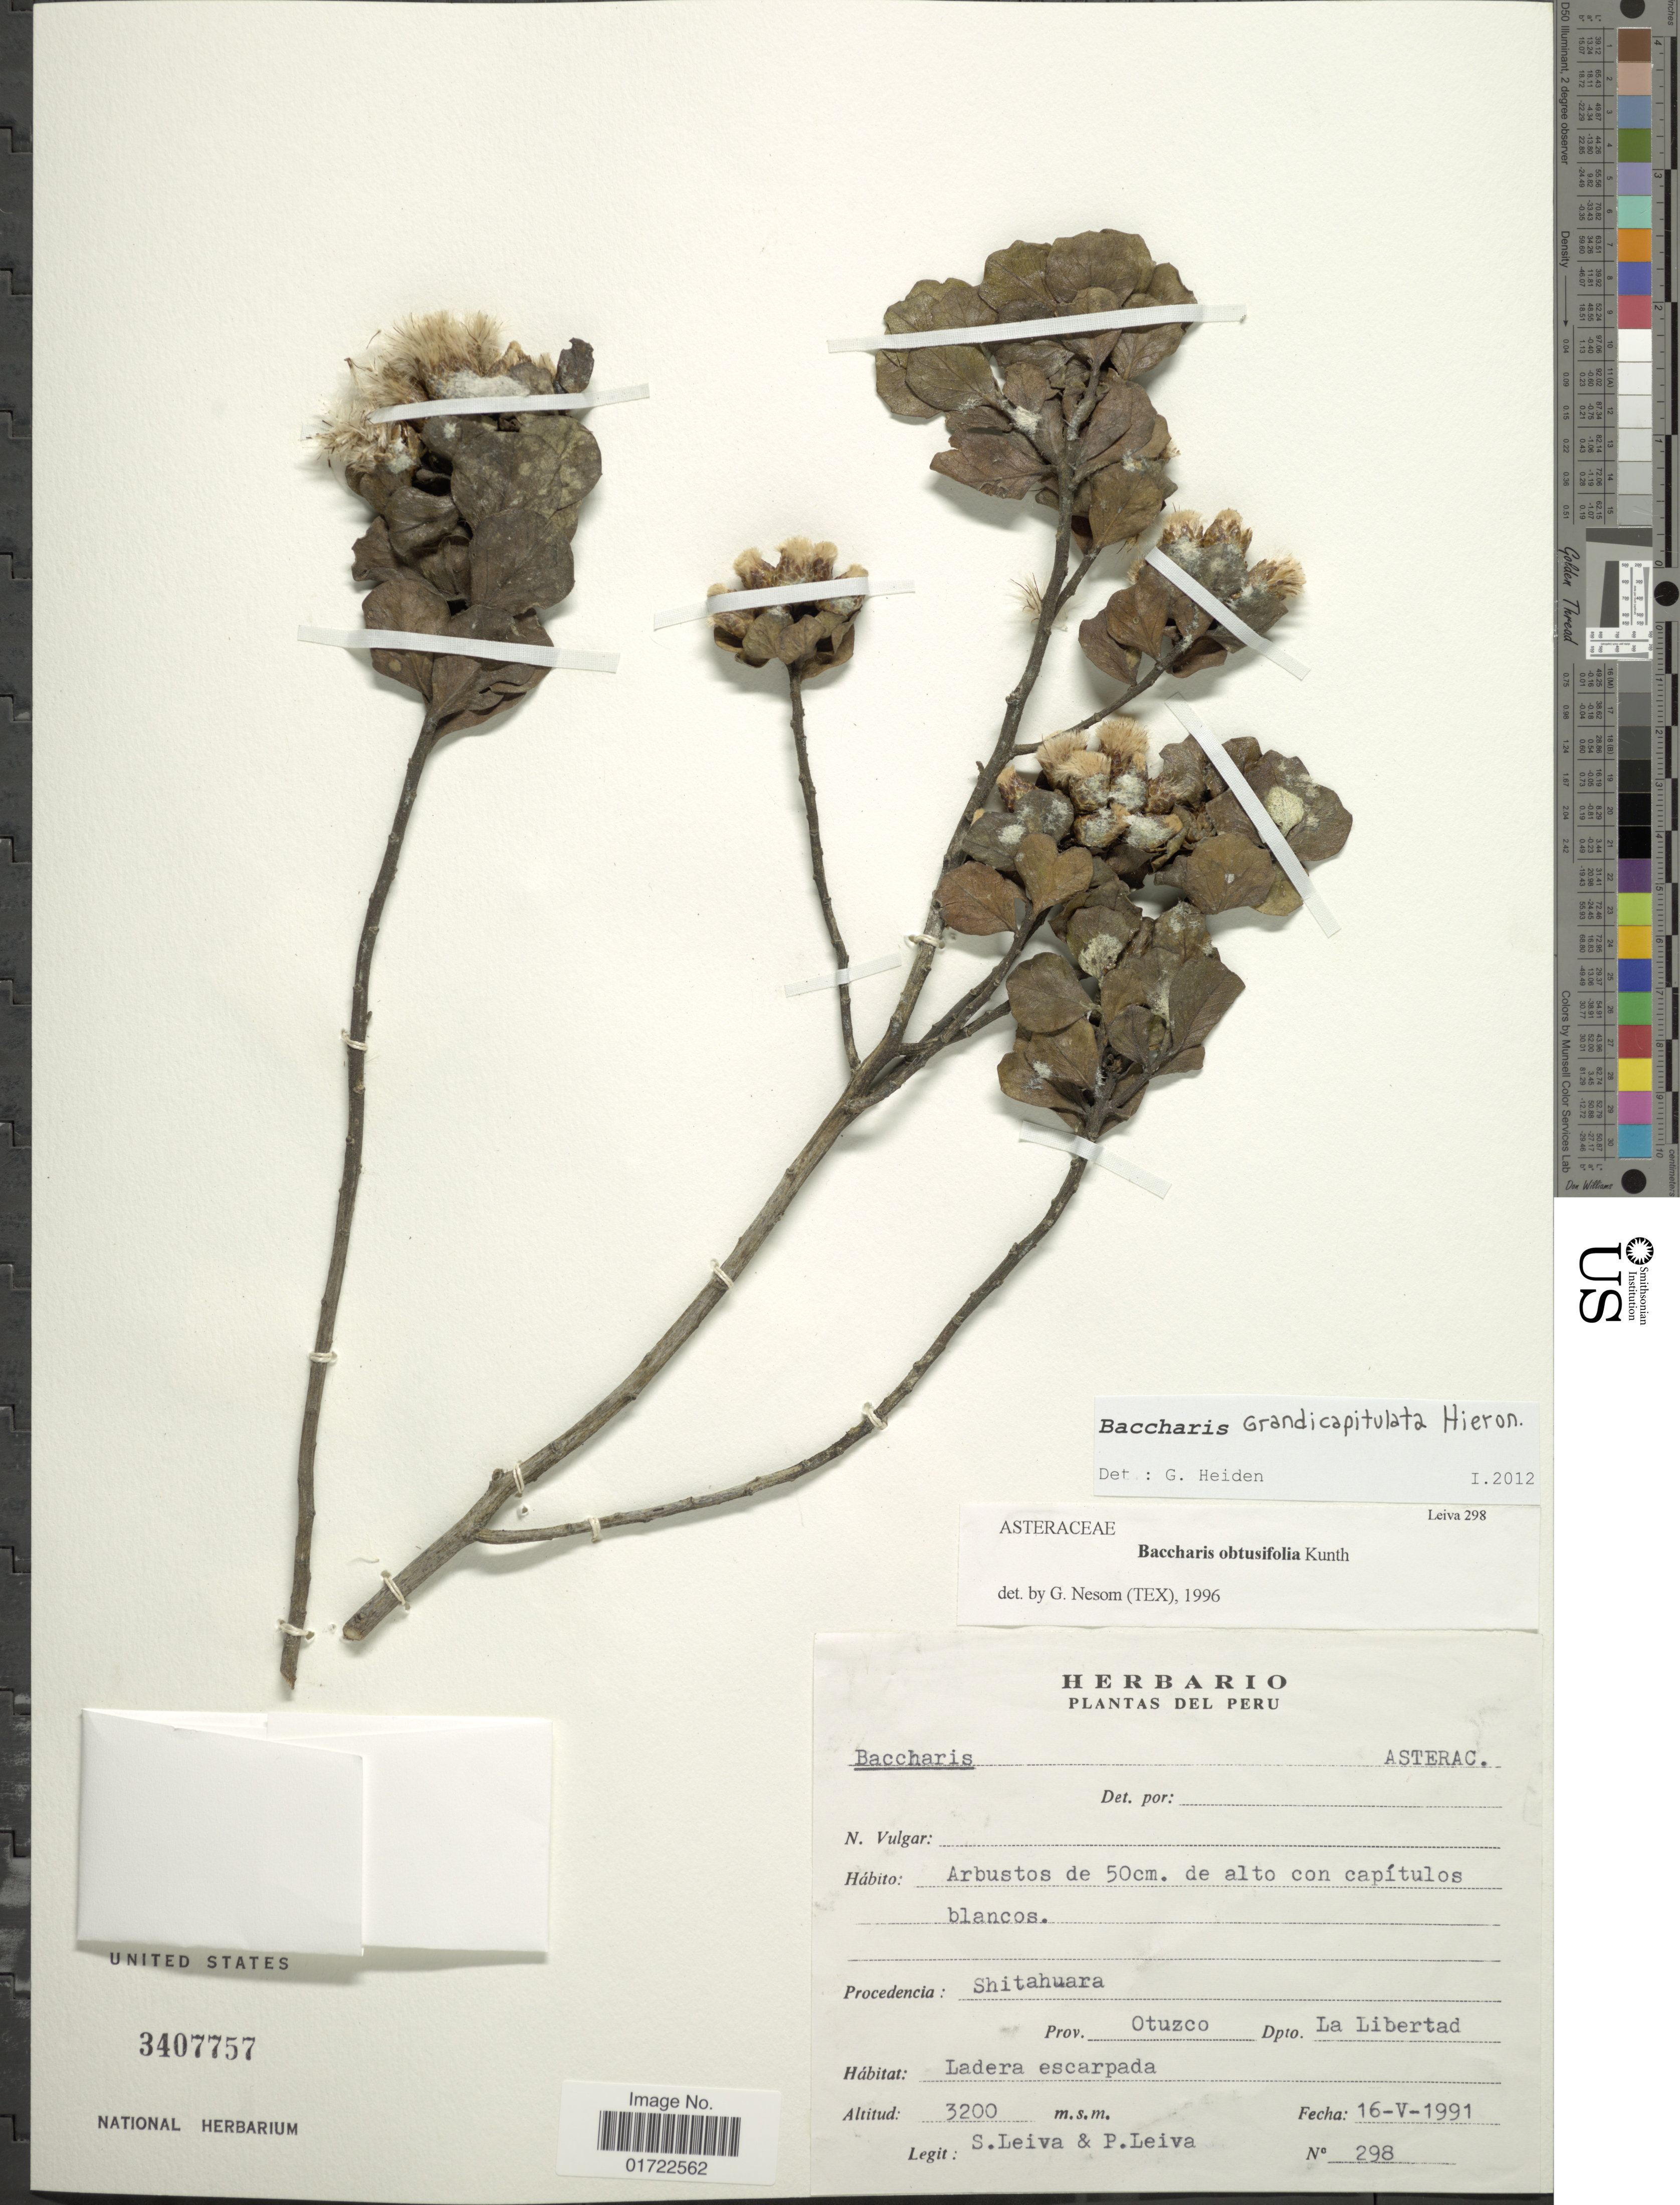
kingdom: Plantae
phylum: Tracheophyta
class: Magnoliopsida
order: Asterales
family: Asteraceae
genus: Baccharis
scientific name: Baccharis grandicapitulata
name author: Hieron.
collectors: S. Leiva & P. Leiva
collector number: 298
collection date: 1991-05-16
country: Peru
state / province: La Libertad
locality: Procedencia: Shitahuara, Prov. Otuzco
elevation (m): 3200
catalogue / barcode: US 3407757